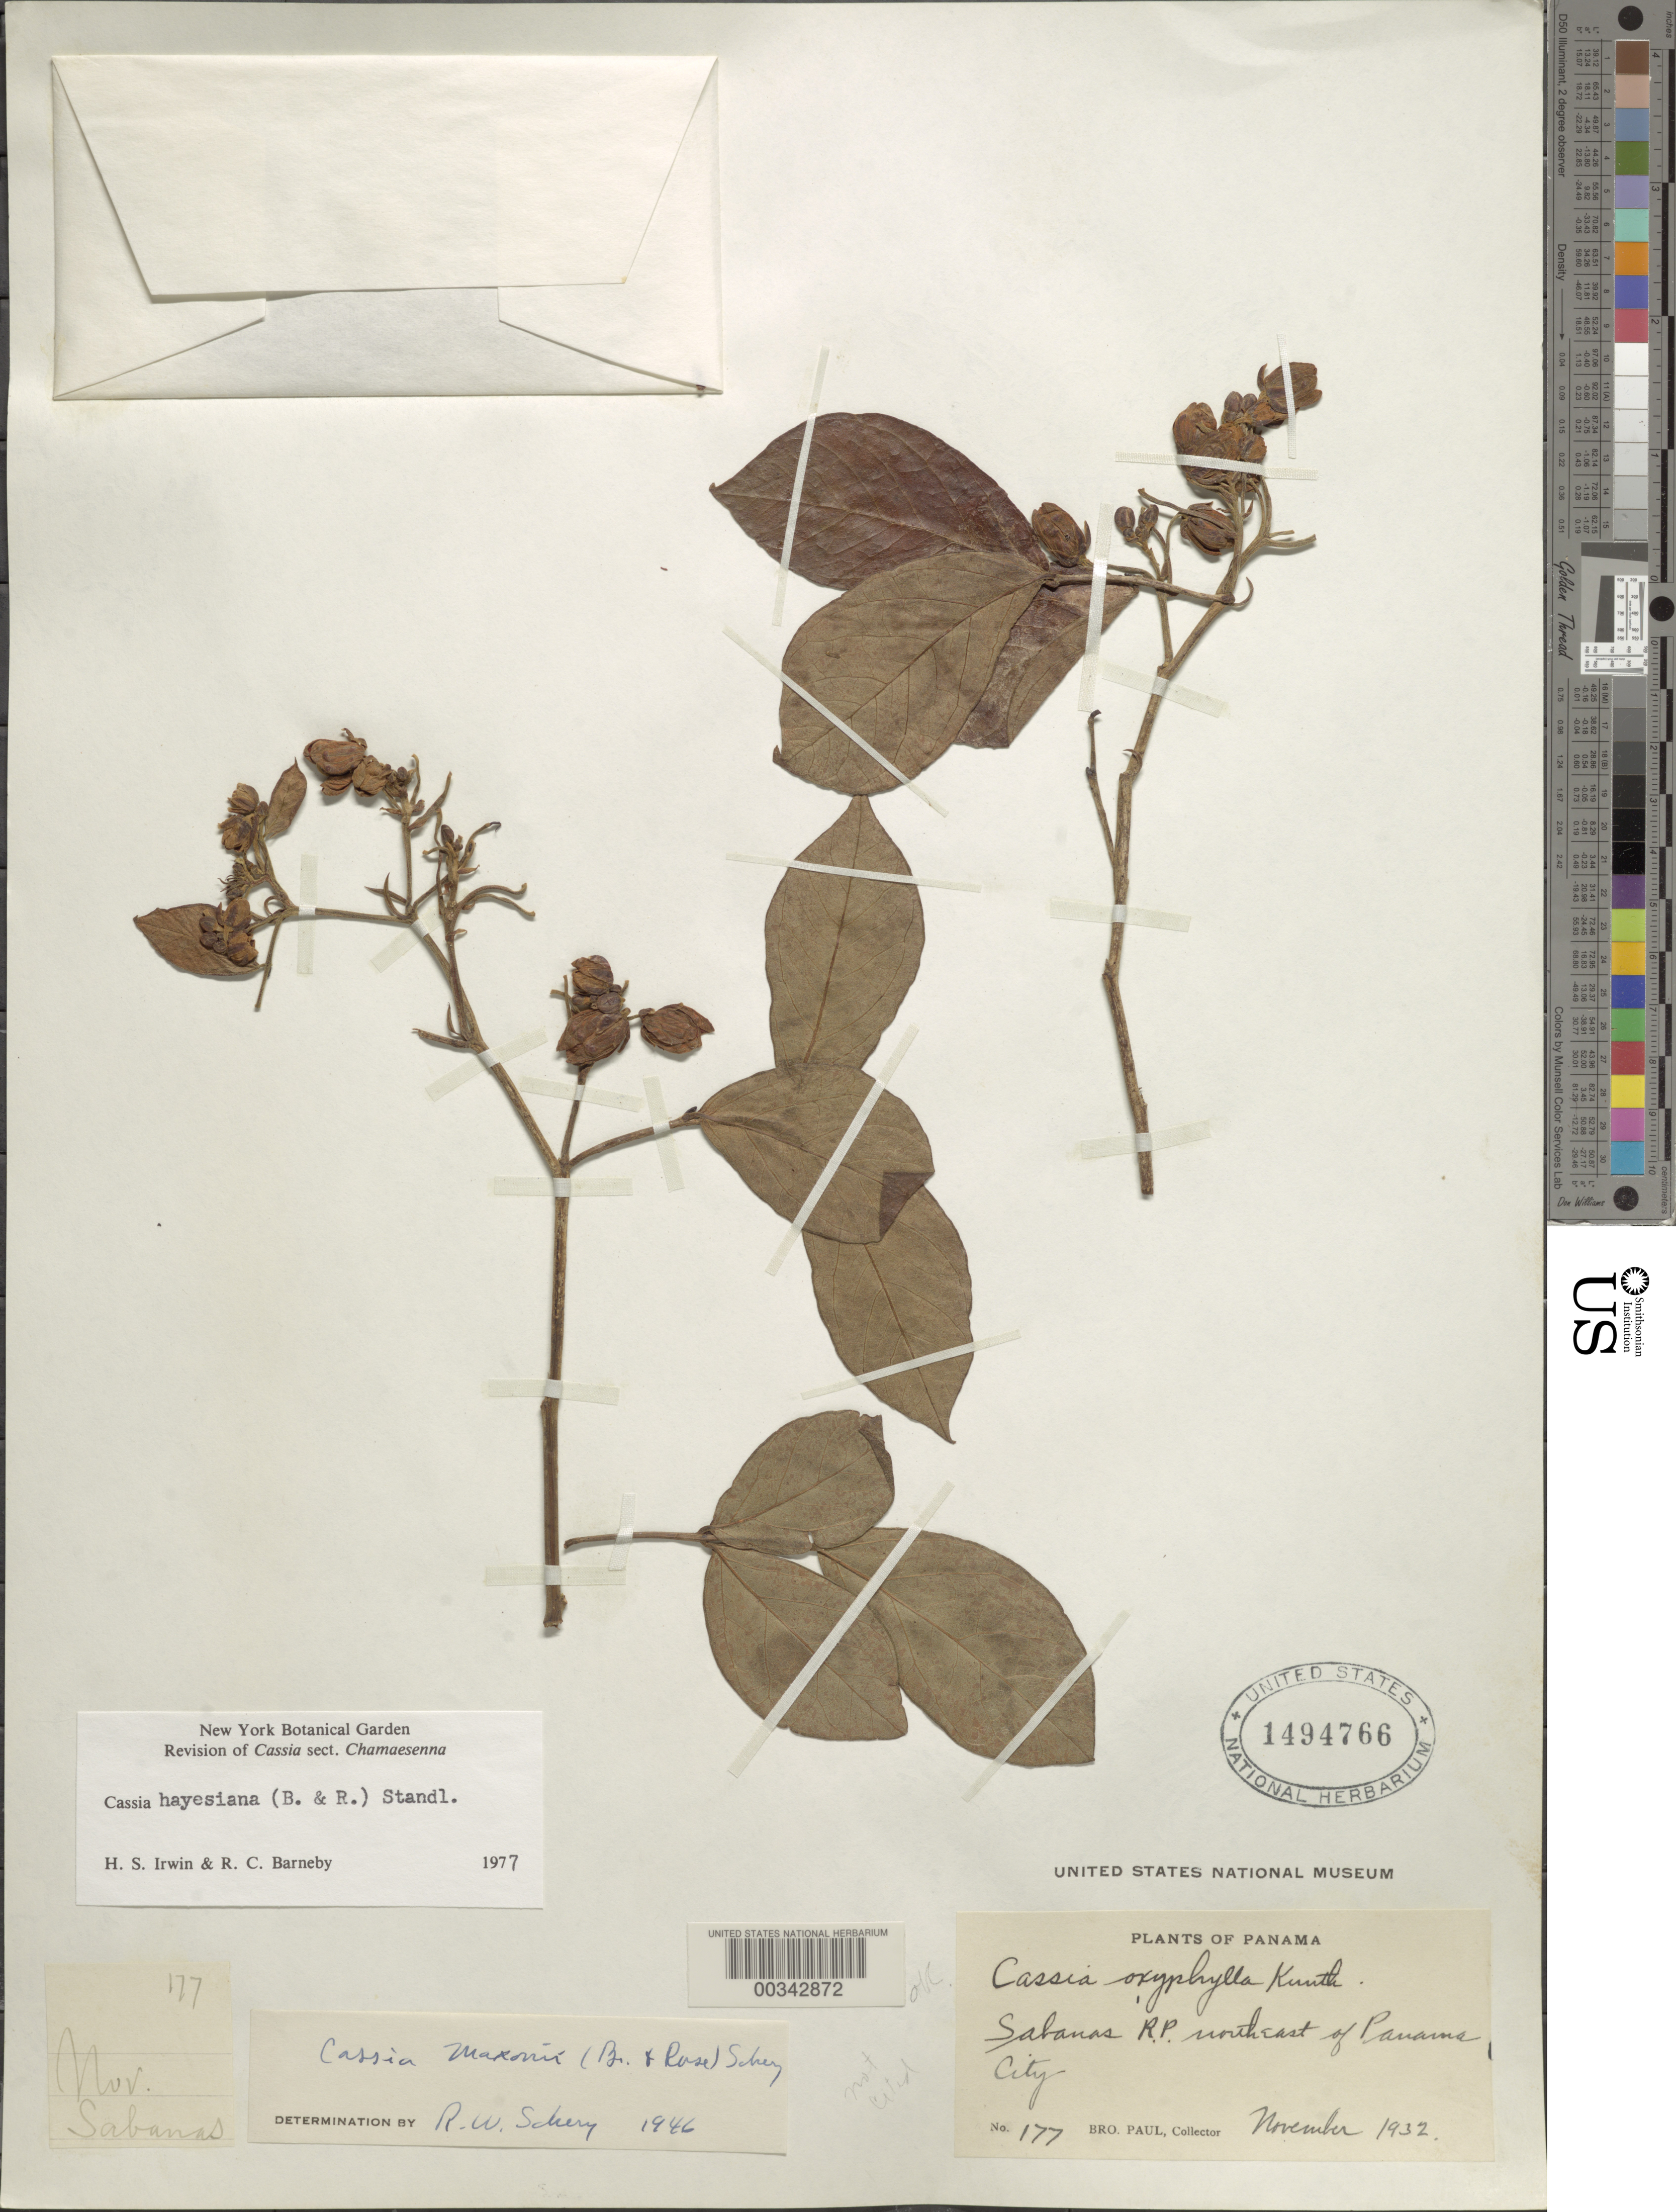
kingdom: Plantae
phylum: Tracheophyta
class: Magnoliopsida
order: Fabales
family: Fabaceae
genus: Senna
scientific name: Senna hayesiana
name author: (Britton & Rose) H.S. Irwin & Barneby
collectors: B. Paul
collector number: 177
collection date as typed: Nov 1932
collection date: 1932-11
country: Panama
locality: Sabanas River Park NE of Panama City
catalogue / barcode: US 1494766